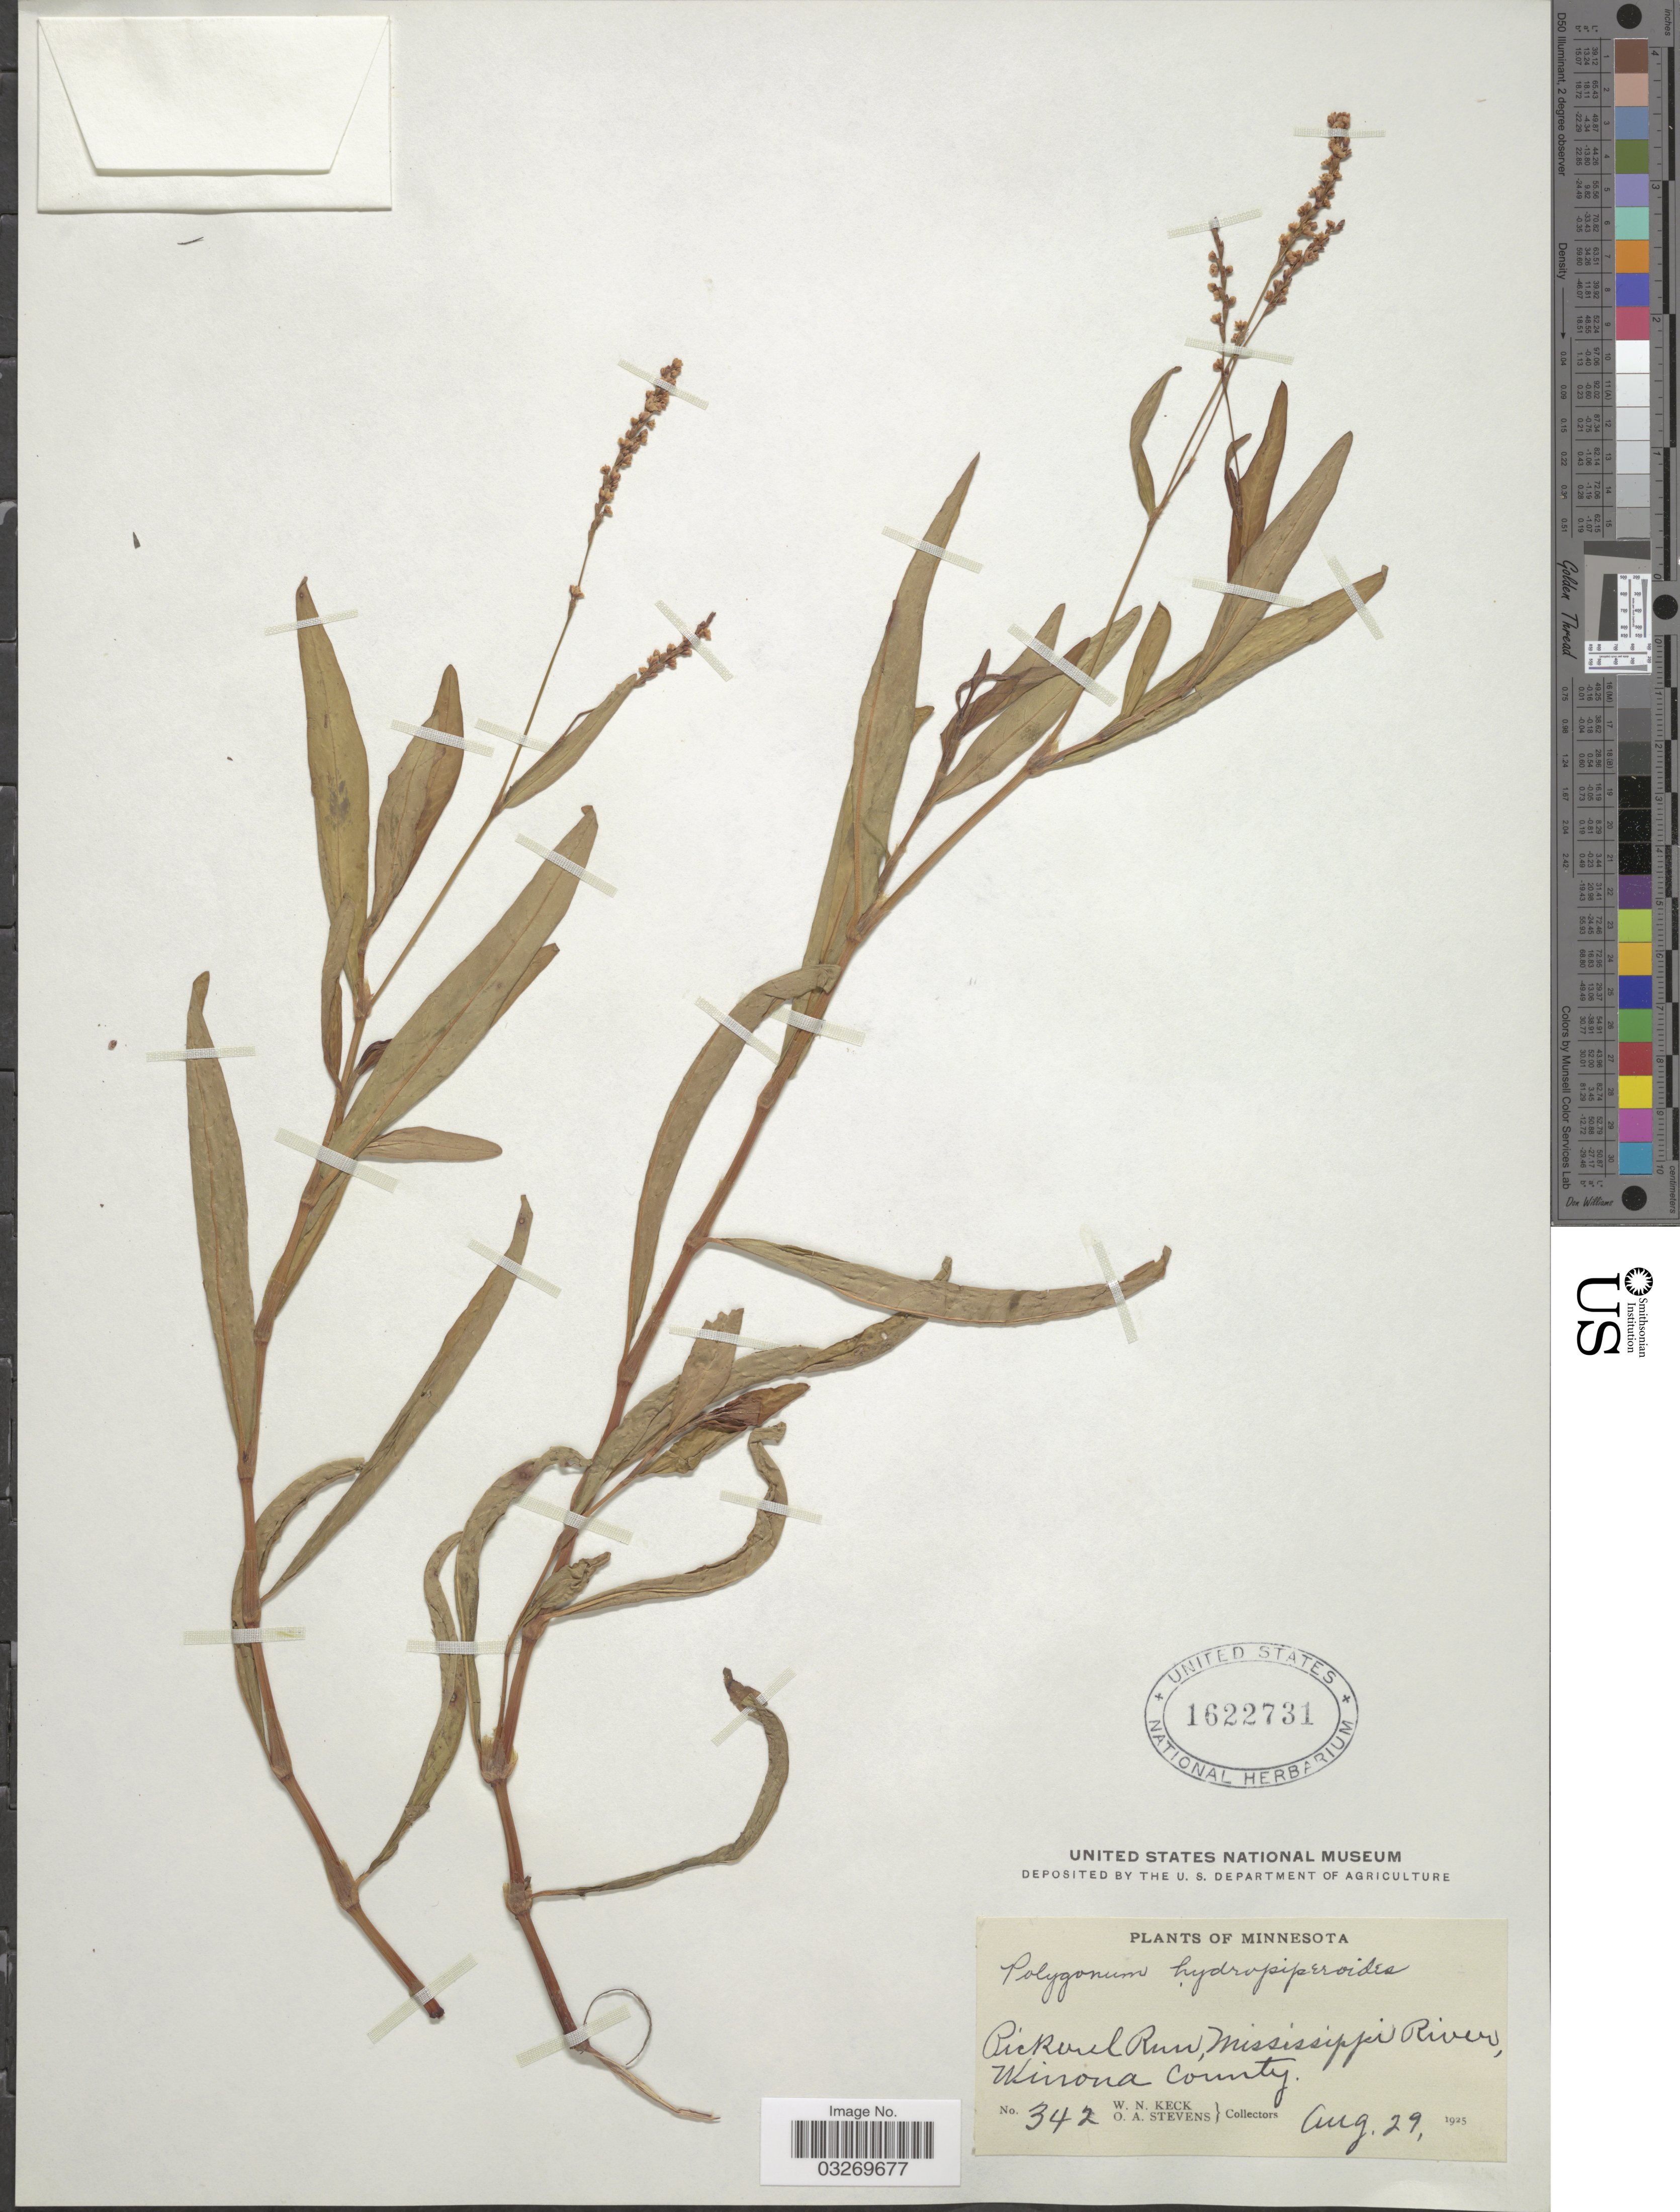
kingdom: Plantae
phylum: Tracheophyta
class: Magnoliopsida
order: Caryophyllales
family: Polygonaceae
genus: Persicaria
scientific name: Persicaria hydropiperoides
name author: (Michx.) Small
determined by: Atha, D. E.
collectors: W. Keck & O. A. Stevens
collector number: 342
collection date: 1925-08-29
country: United States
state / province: Minnesota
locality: Pickerel Run, Mississippi River, Winona County.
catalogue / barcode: US 1622731